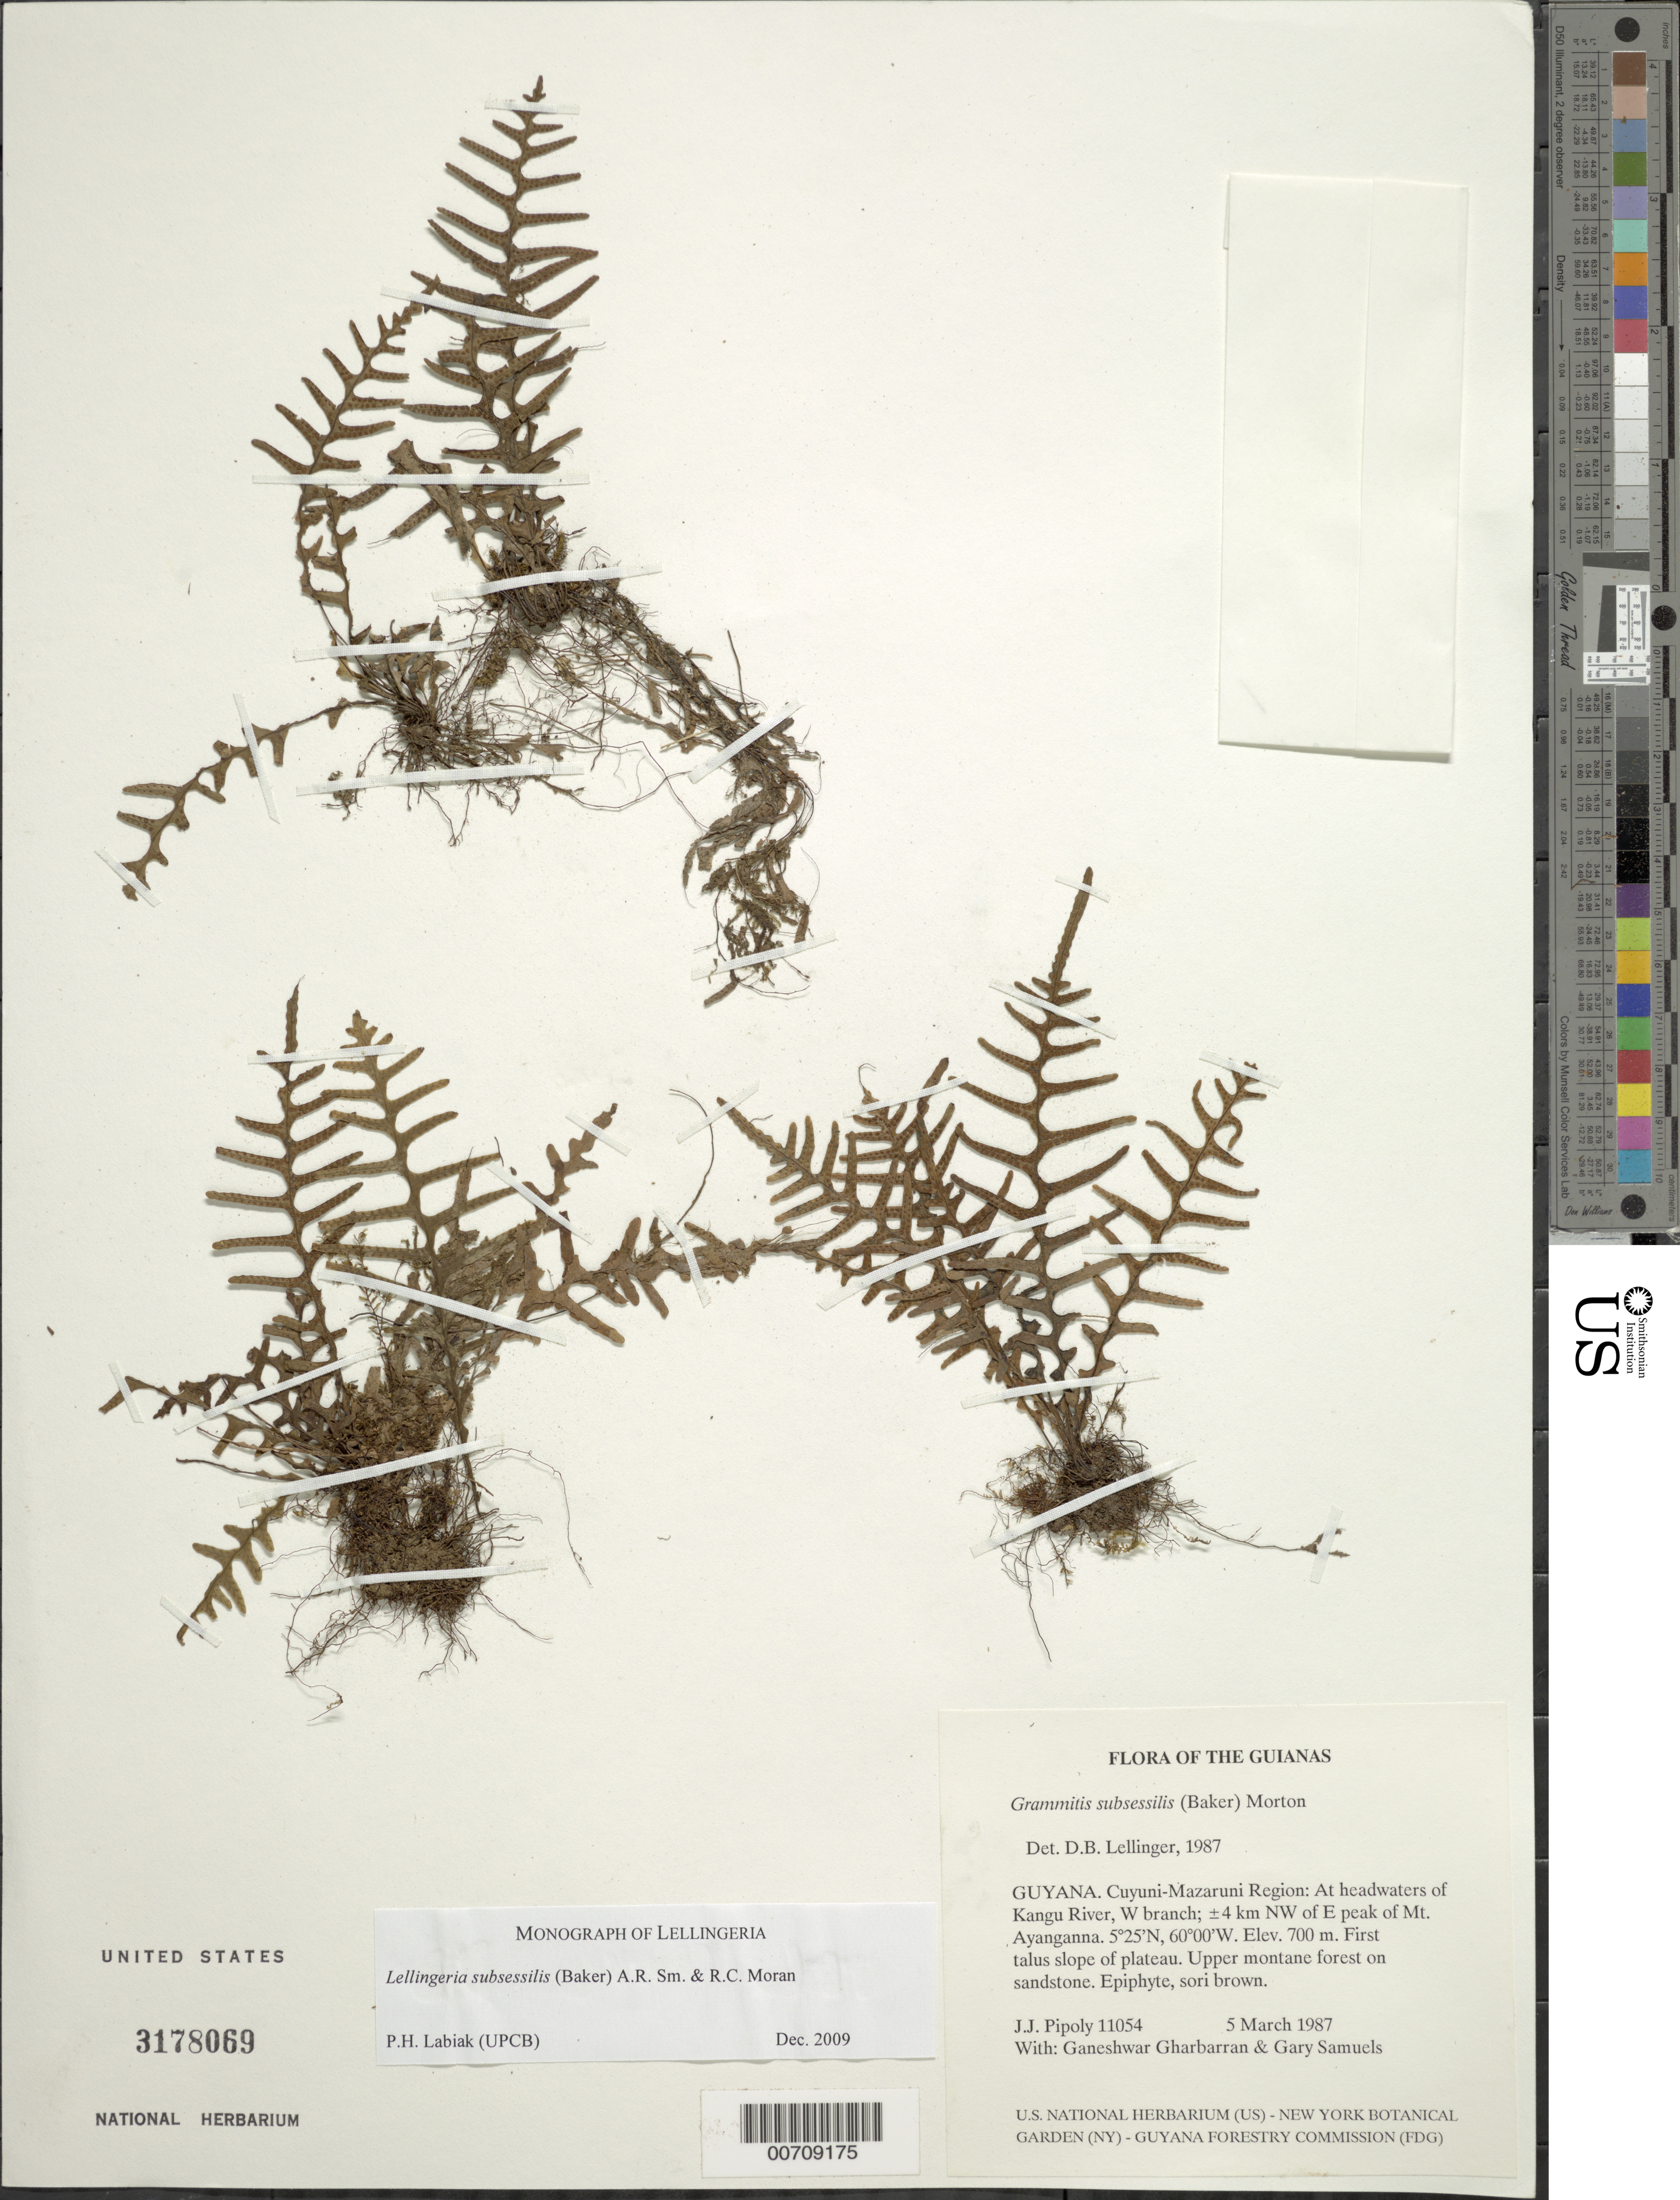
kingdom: Plantae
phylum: Tracheophyta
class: Polypodiopsida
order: Polypodiales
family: Polypodiaceae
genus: Lellingeria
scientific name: Lellingeria subsessilis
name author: (Baker) A.R. Sm. & R.C. Moran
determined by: Labiak, P. H.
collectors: J. J. Pipoly, G. Gharbarran & G. Samuels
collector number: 11054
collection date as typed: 5 March 1987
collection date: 1987-03-05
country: Guyana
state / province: Cuyuni-Mazaruni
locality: Headwaters of Kangu R., W branch; ±4 km NW of E peak of Mt. Ayanganna. First talus slope of plateau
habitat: Upper montane forest on sandstone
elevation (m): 700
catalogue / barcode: US 3178069